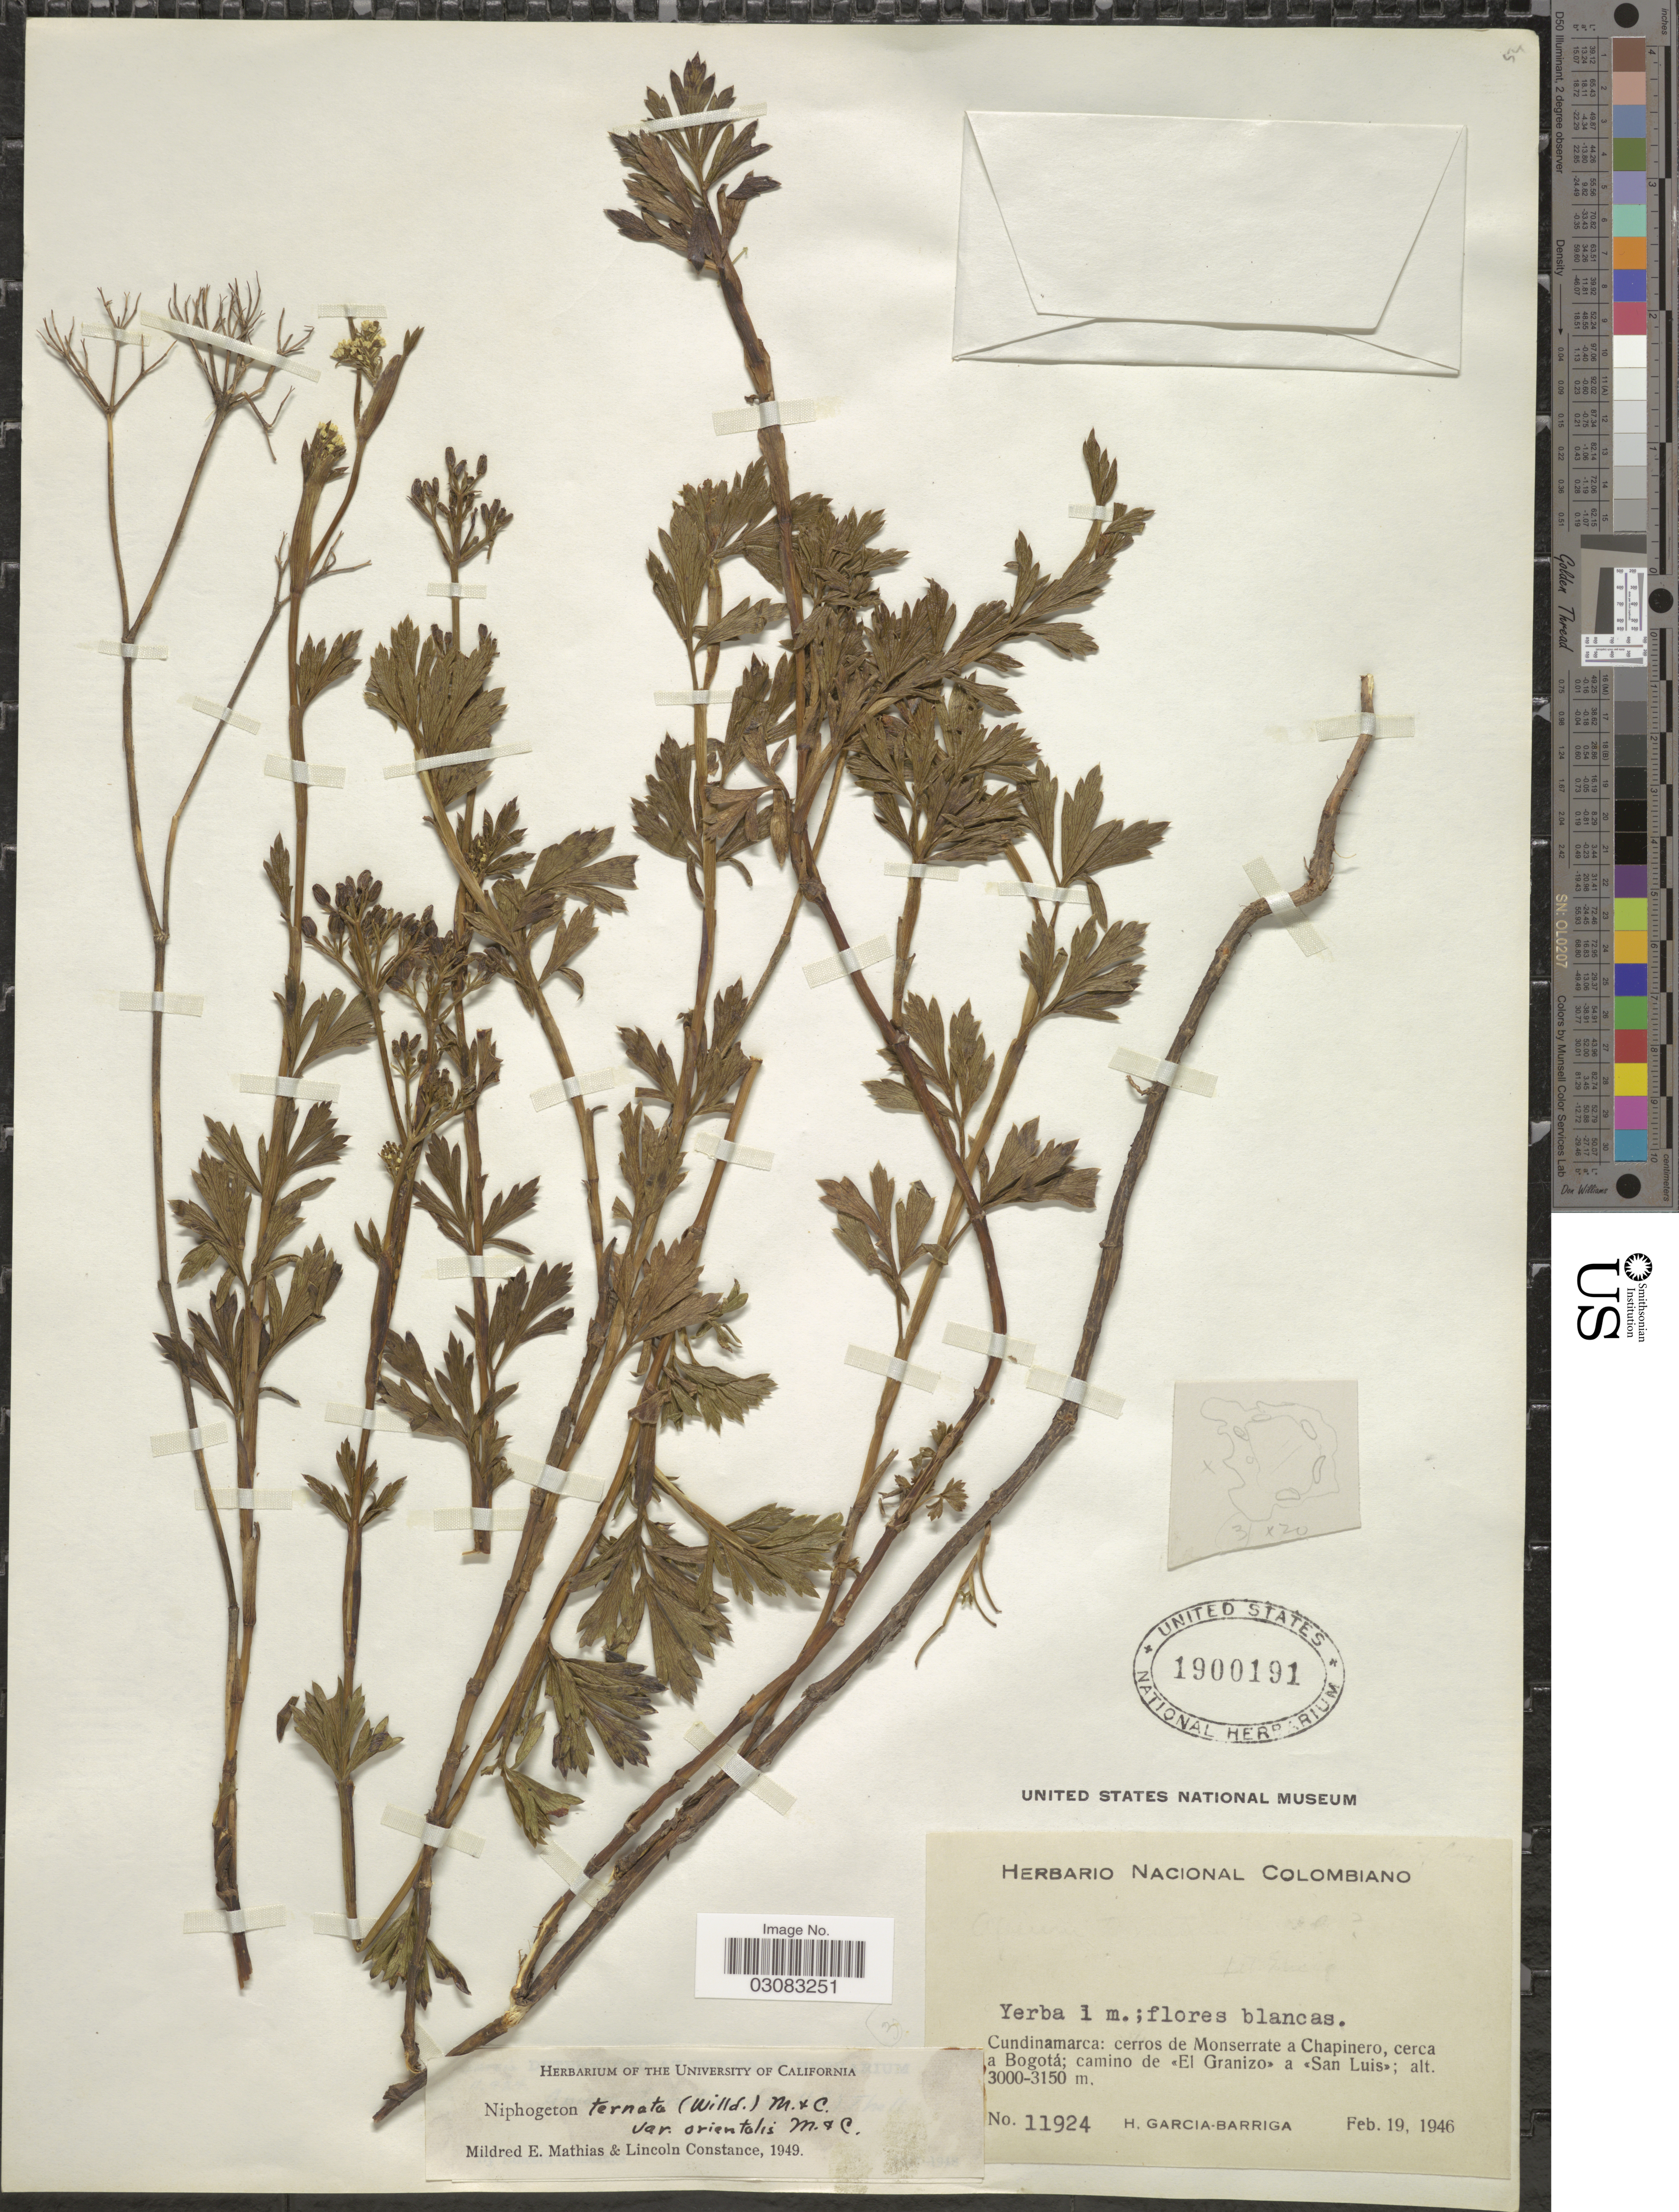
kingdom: Plantae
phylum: Tracheophyta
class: Magnoliopsida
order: Apiales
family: Apiaceae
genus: Niphogeton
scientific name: Niphogeton ternata var. orientalis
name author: Mathias & Constance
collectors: H. García Barriga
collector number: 11924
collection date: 1946-02-19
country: Colombia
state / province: Cundinamarca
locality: Cerros de Monserrate a Chapinero, cerca a Bogotá; camino de El Granizo a San Luis.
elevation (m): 3000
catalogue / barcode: US 1900191